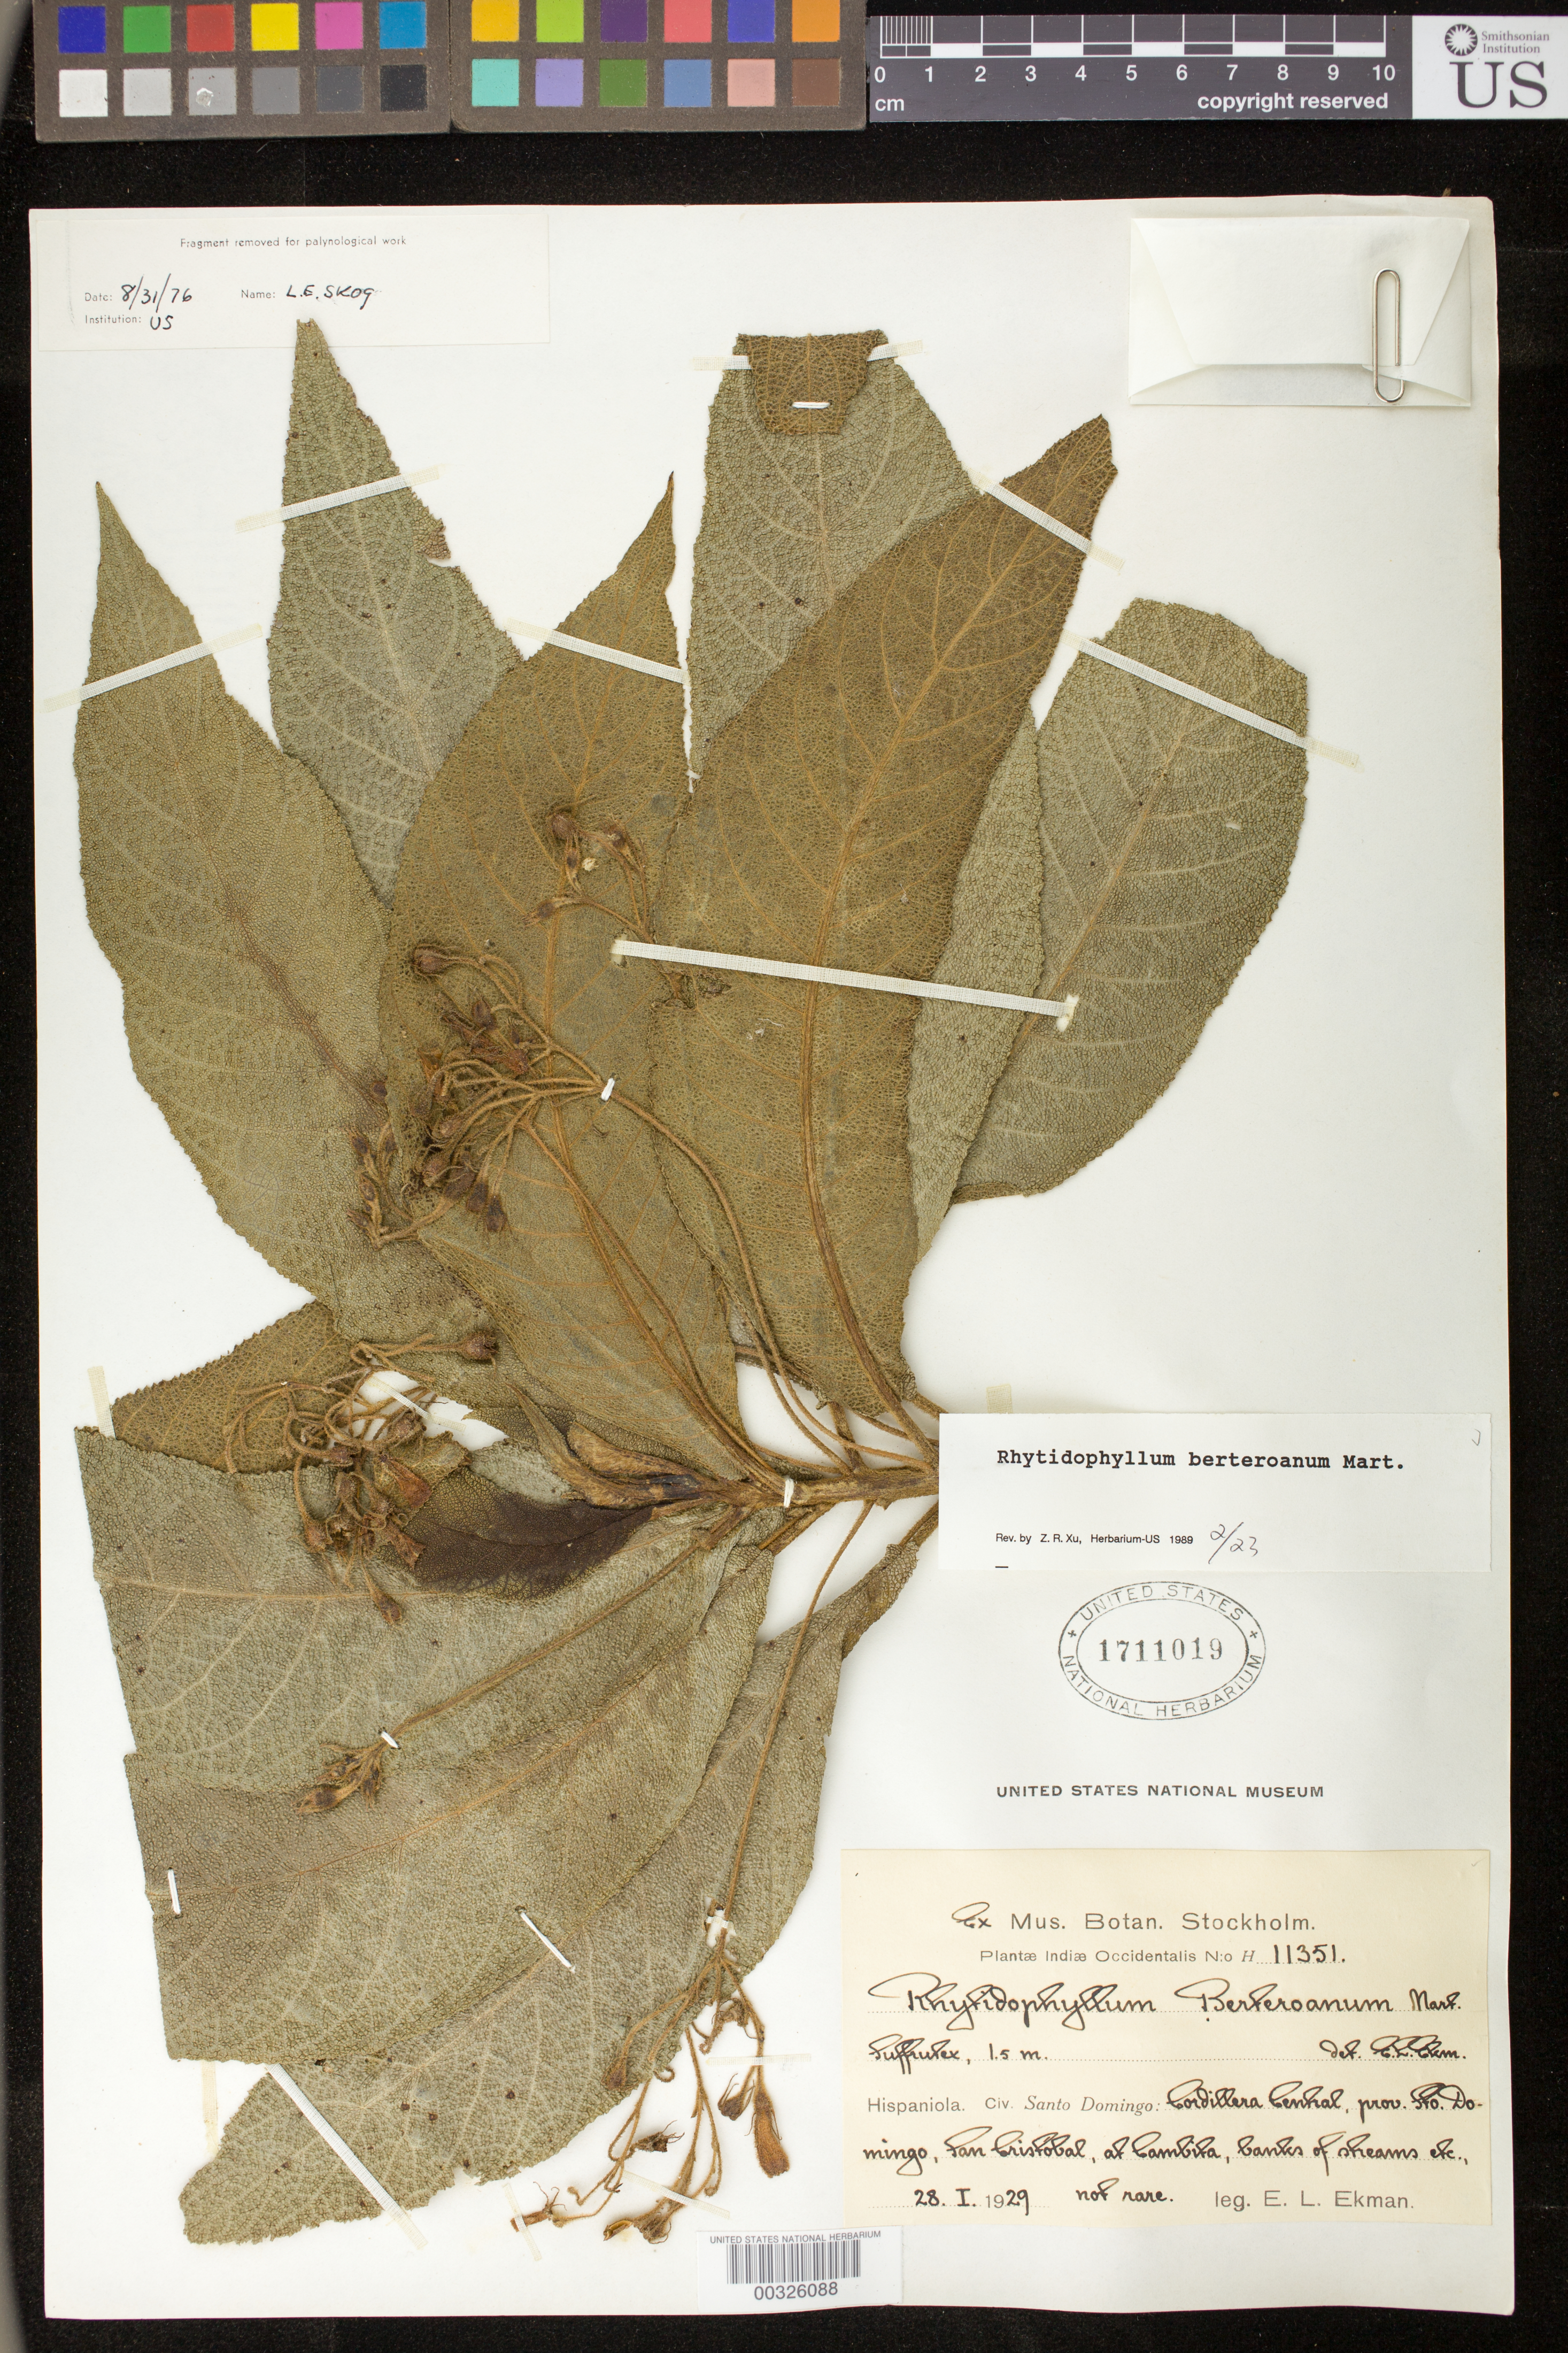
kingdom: Plantae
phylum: Tracheophyta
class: Magnoliopsida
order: Lamiales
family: Gesneriaceae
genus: Rhytidophyllum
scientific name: Rhytidophyllum berteroanum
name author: Mart.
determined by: Skog, Laurence E.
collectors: E. L. Ekman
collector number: H 11351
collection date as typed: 28 Jan 1929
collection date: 1929-01-28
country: Dominican Republic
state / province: San Cristóbal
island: Hispaniola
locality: Cordillera Central, Prov. Santo Domingo, San Cristobal, at Cambiba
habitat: Banks of streams, etc.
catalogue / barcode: US 1711019